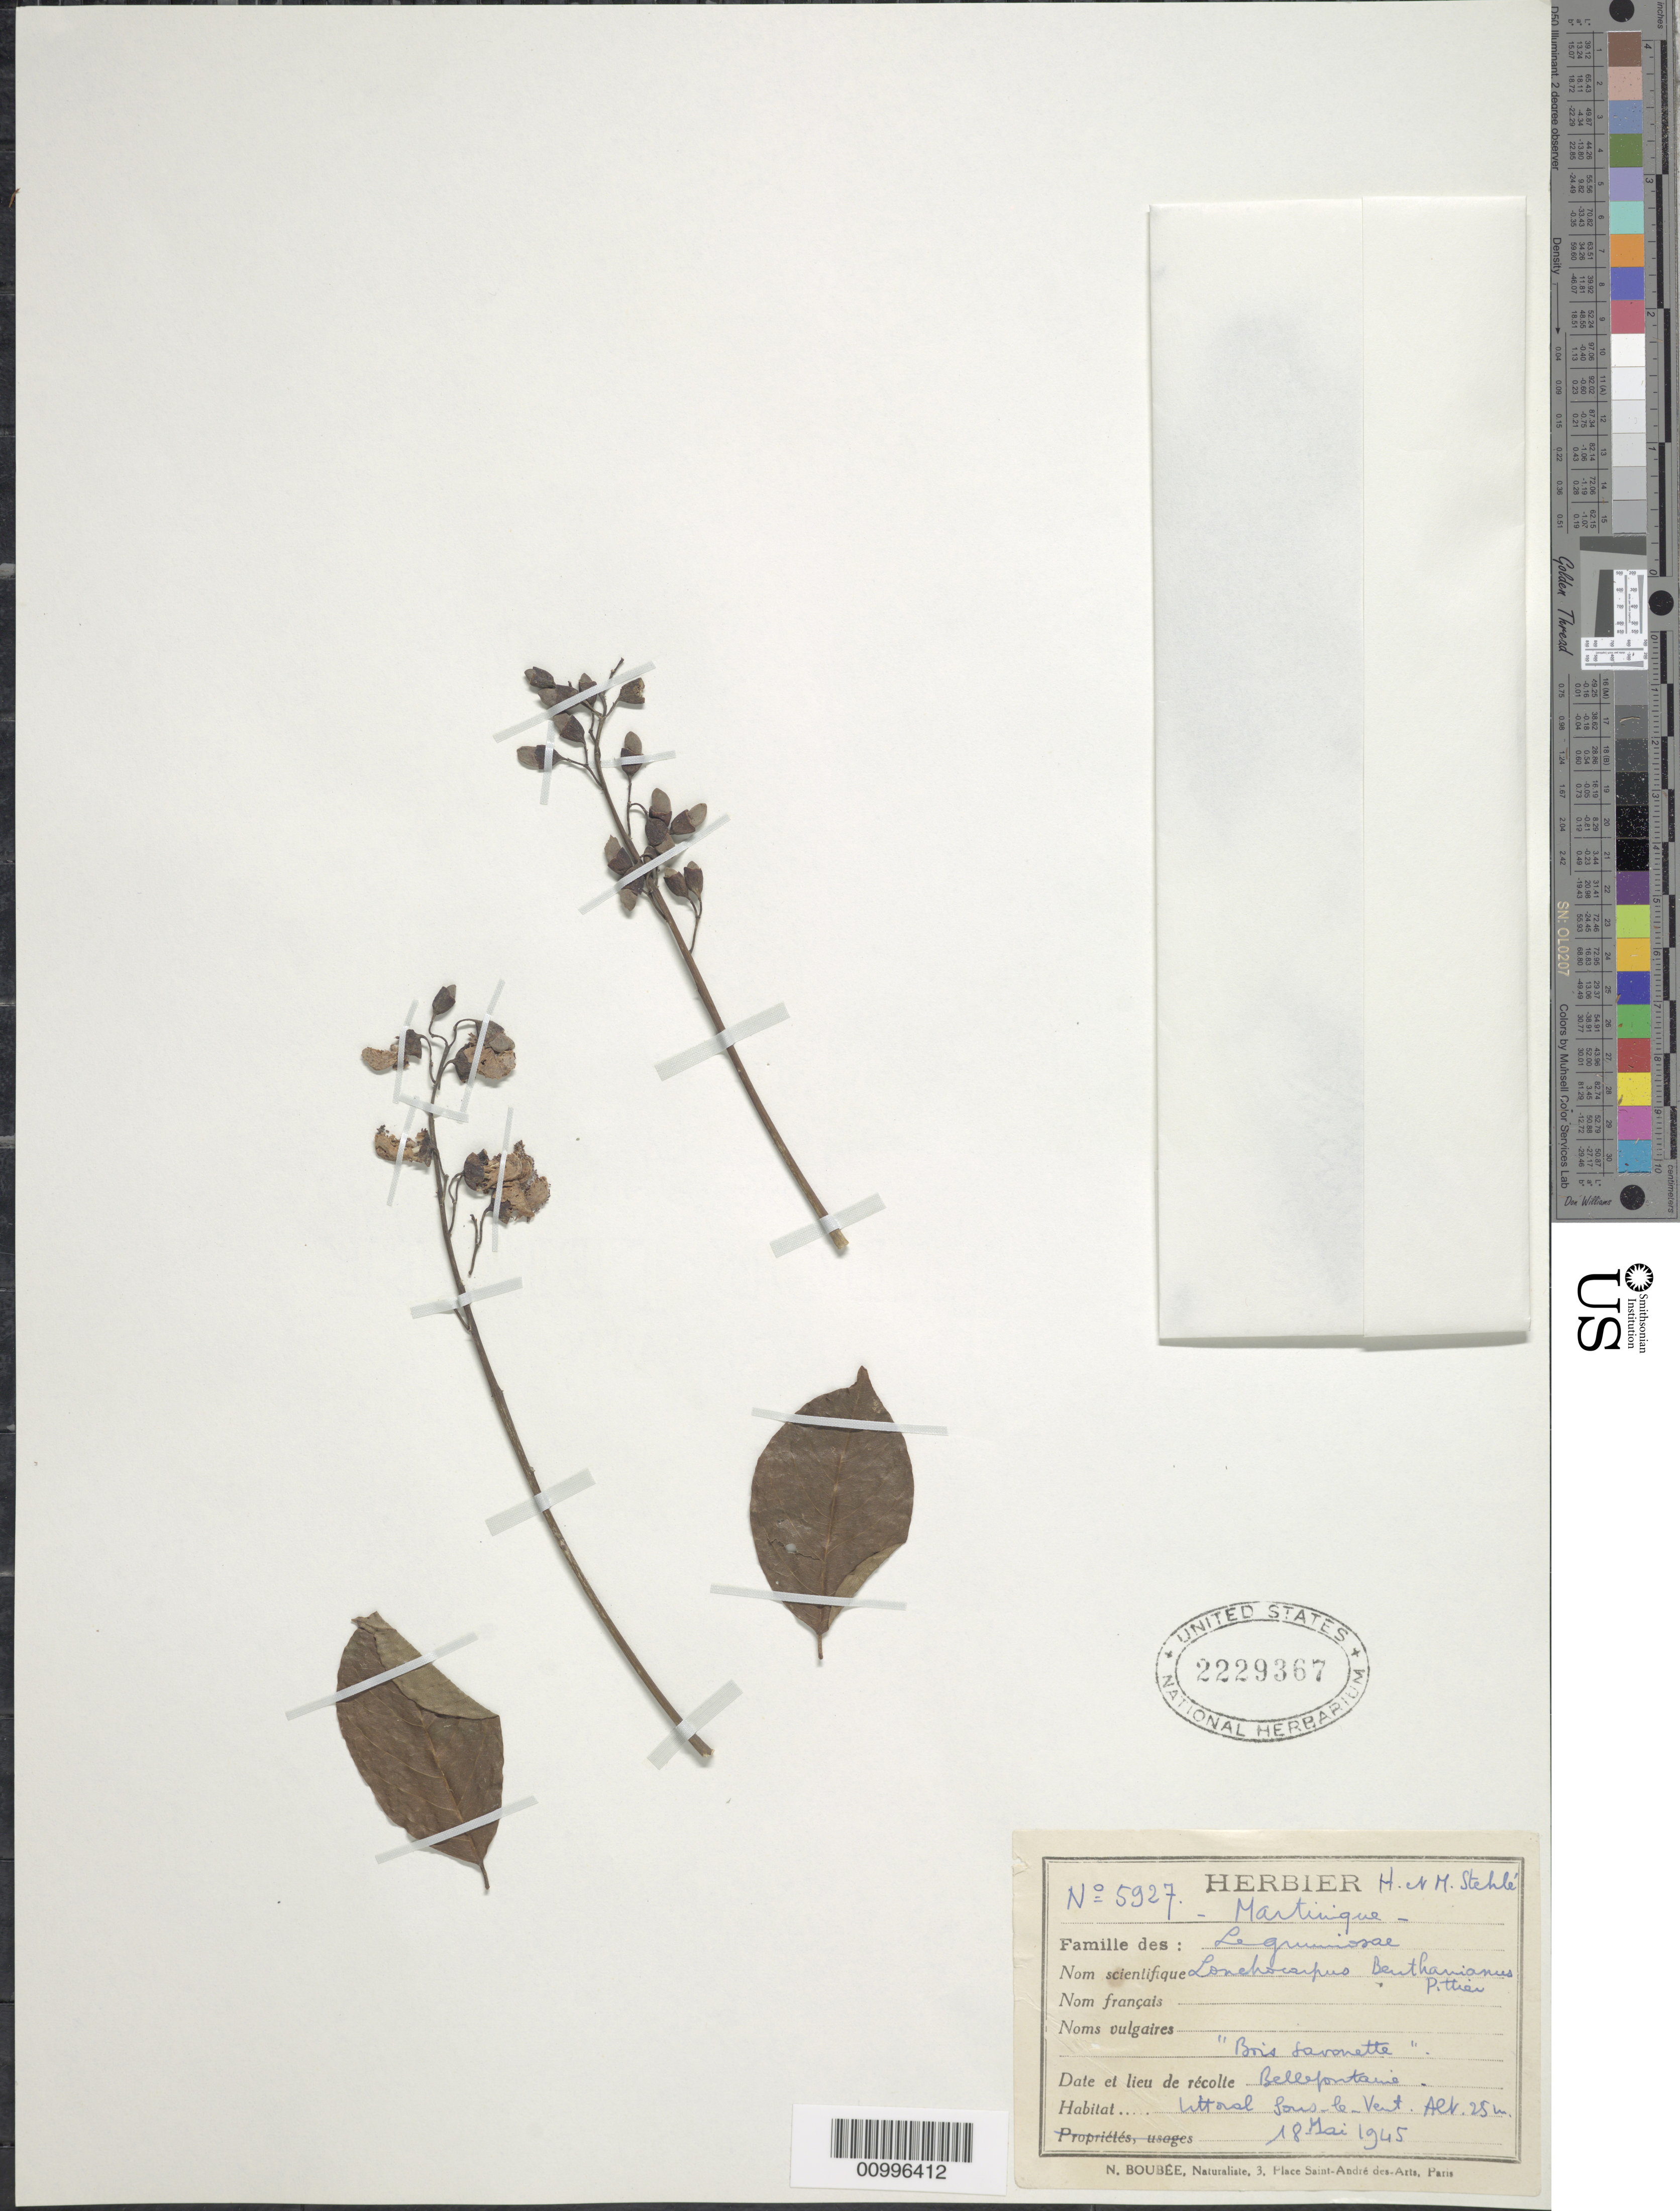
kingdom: Plantae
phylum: Tracheophyta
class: Magnoliopsida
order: Fabales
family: Fabaceae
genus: Lonchocarpus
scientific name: Lonchocarpus violaceus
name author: (Jacq.) DC.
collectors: H. Stehlé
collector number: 5927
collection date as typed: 18 May 1945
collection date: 1945-05-18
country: Martinique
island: Martinique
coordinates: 0 N, 0 E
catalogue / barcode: US 2229367